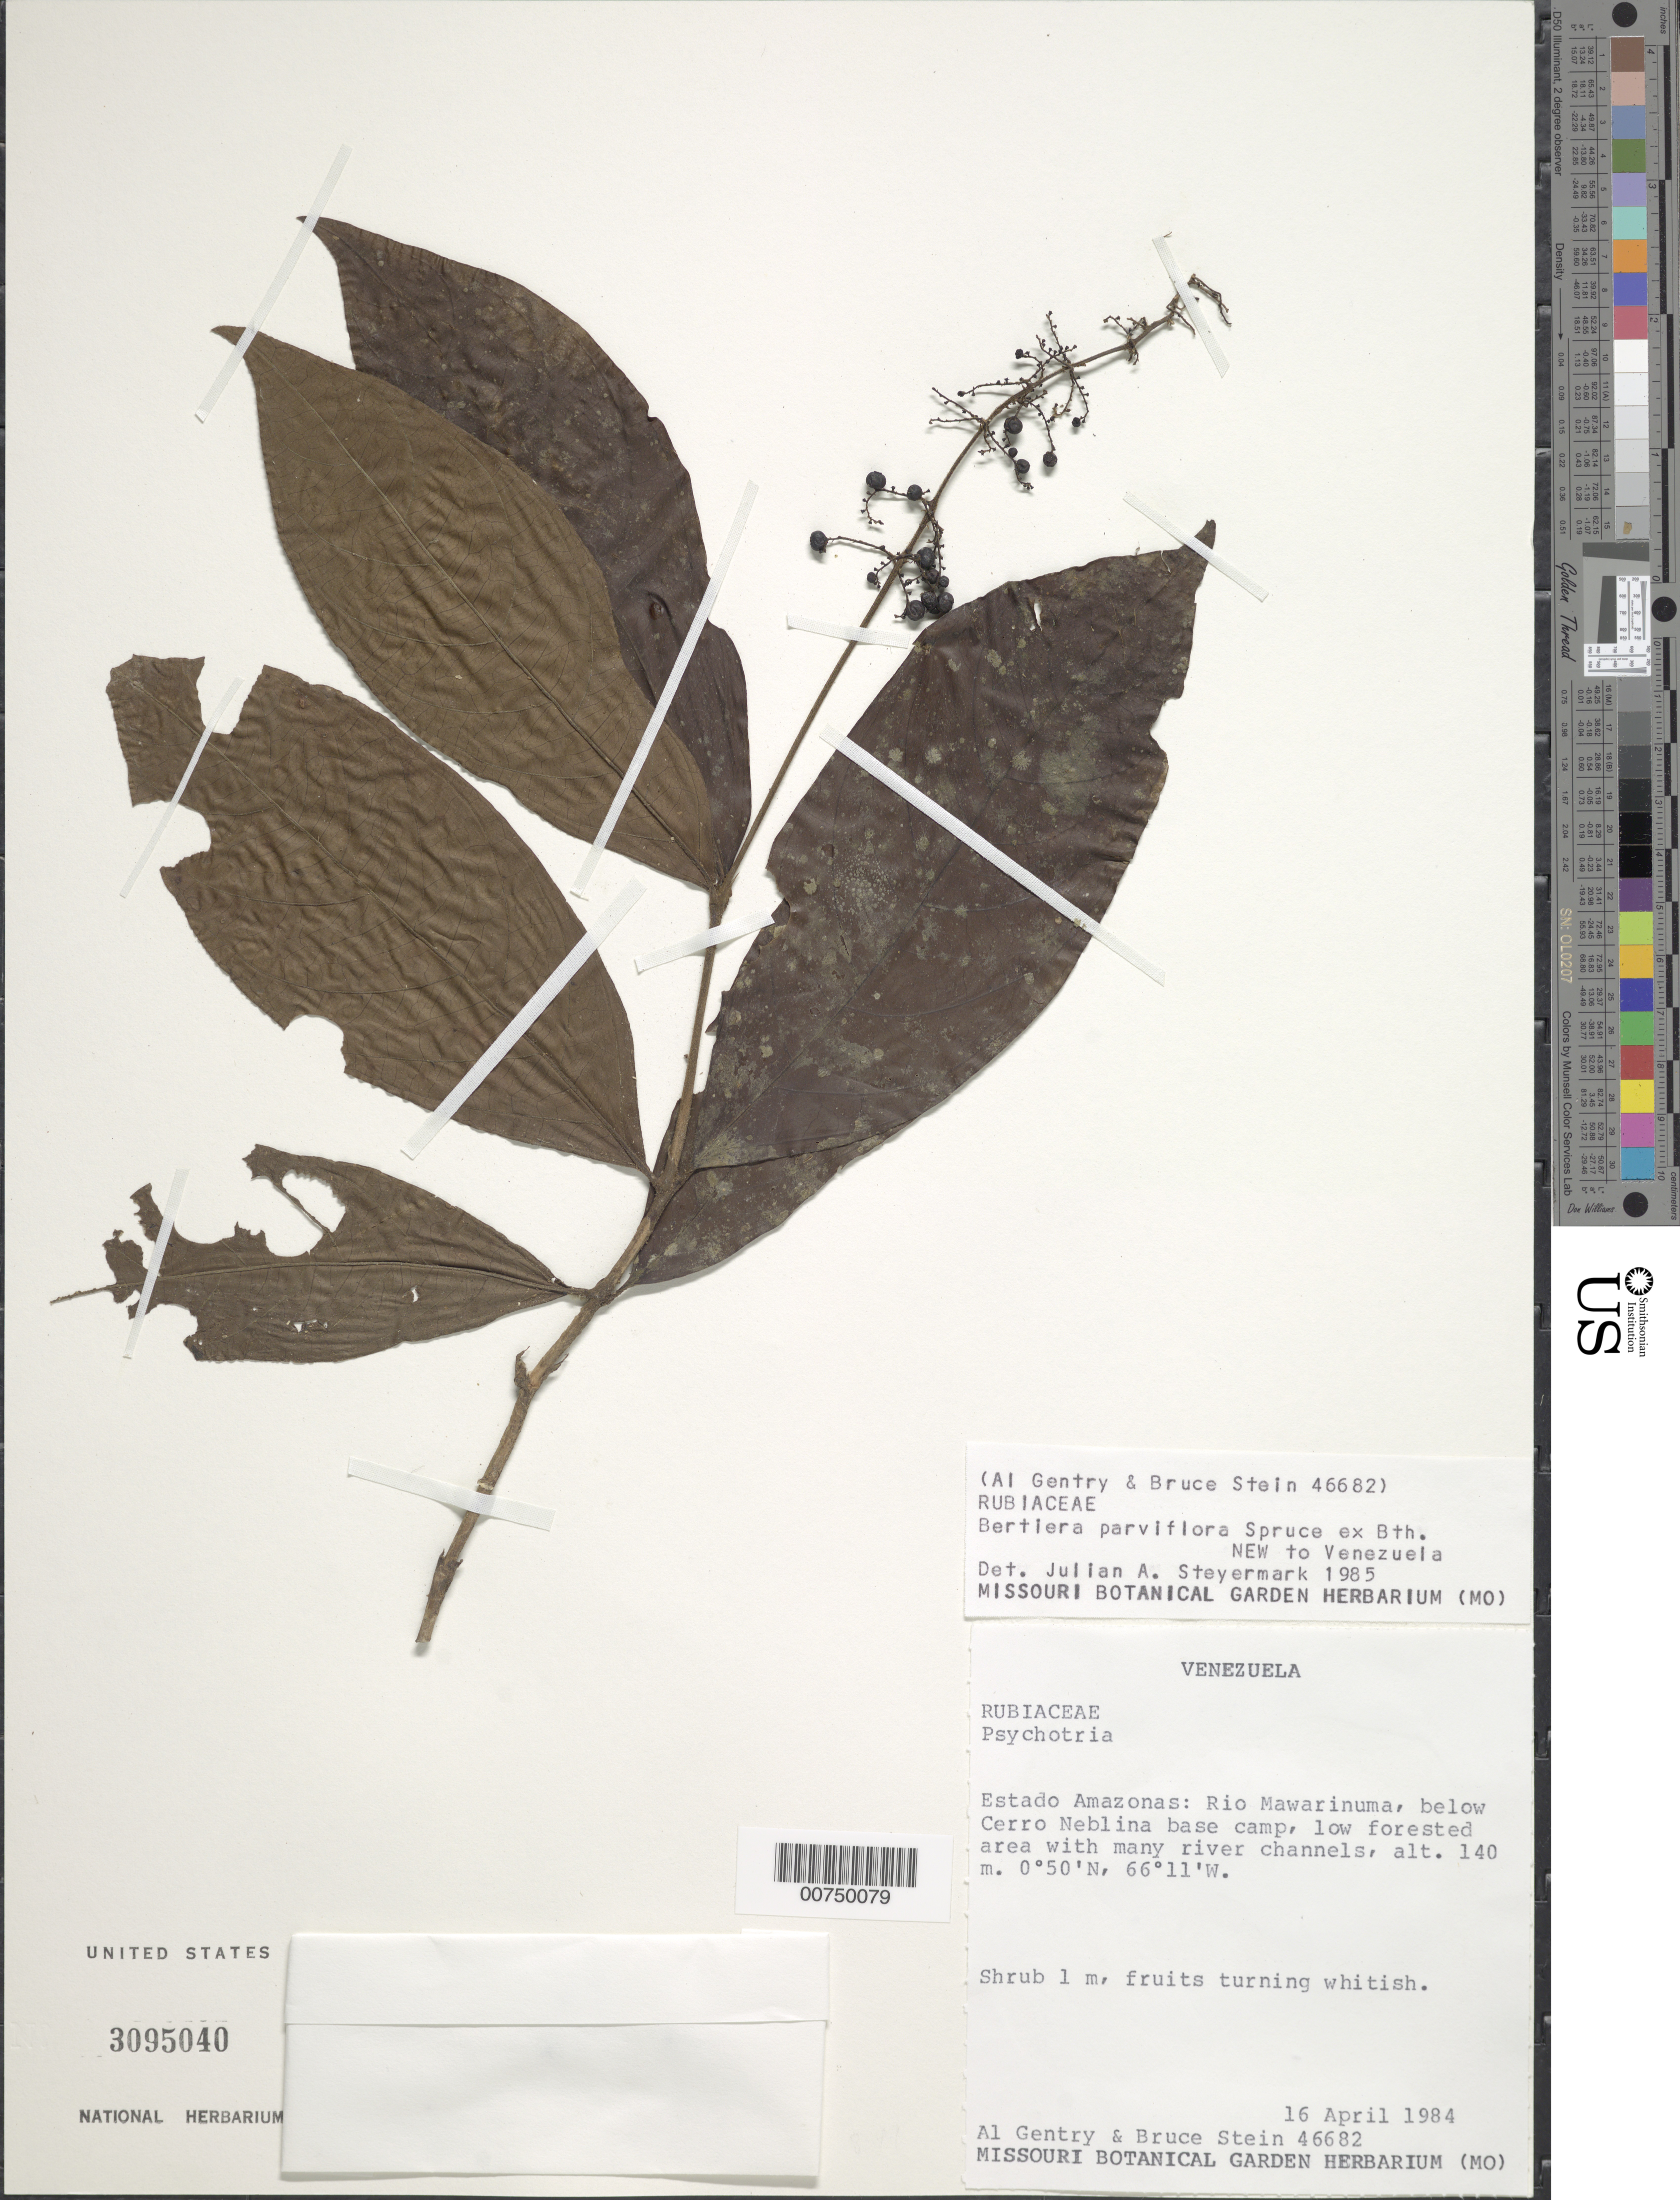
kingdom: Plantae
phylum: Tracheophyta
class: Magnoliopsida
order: Gentianales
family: Rubiaceae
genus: Bertiera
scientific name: Bertiera parviflora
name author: Spruce ex K. Schum.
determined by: Steyermark, Julian A., (VEN)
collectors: A. H. Gentry & B. Stein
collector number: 46682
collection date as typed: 16-Apr-84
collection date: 1984-04-16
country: Venezuela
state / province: Amazonas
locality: Río Mawarinuma, below Cerro de La Neblina base camp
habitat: Low forested area with many river channels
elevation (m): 140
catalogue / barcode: US 3095040